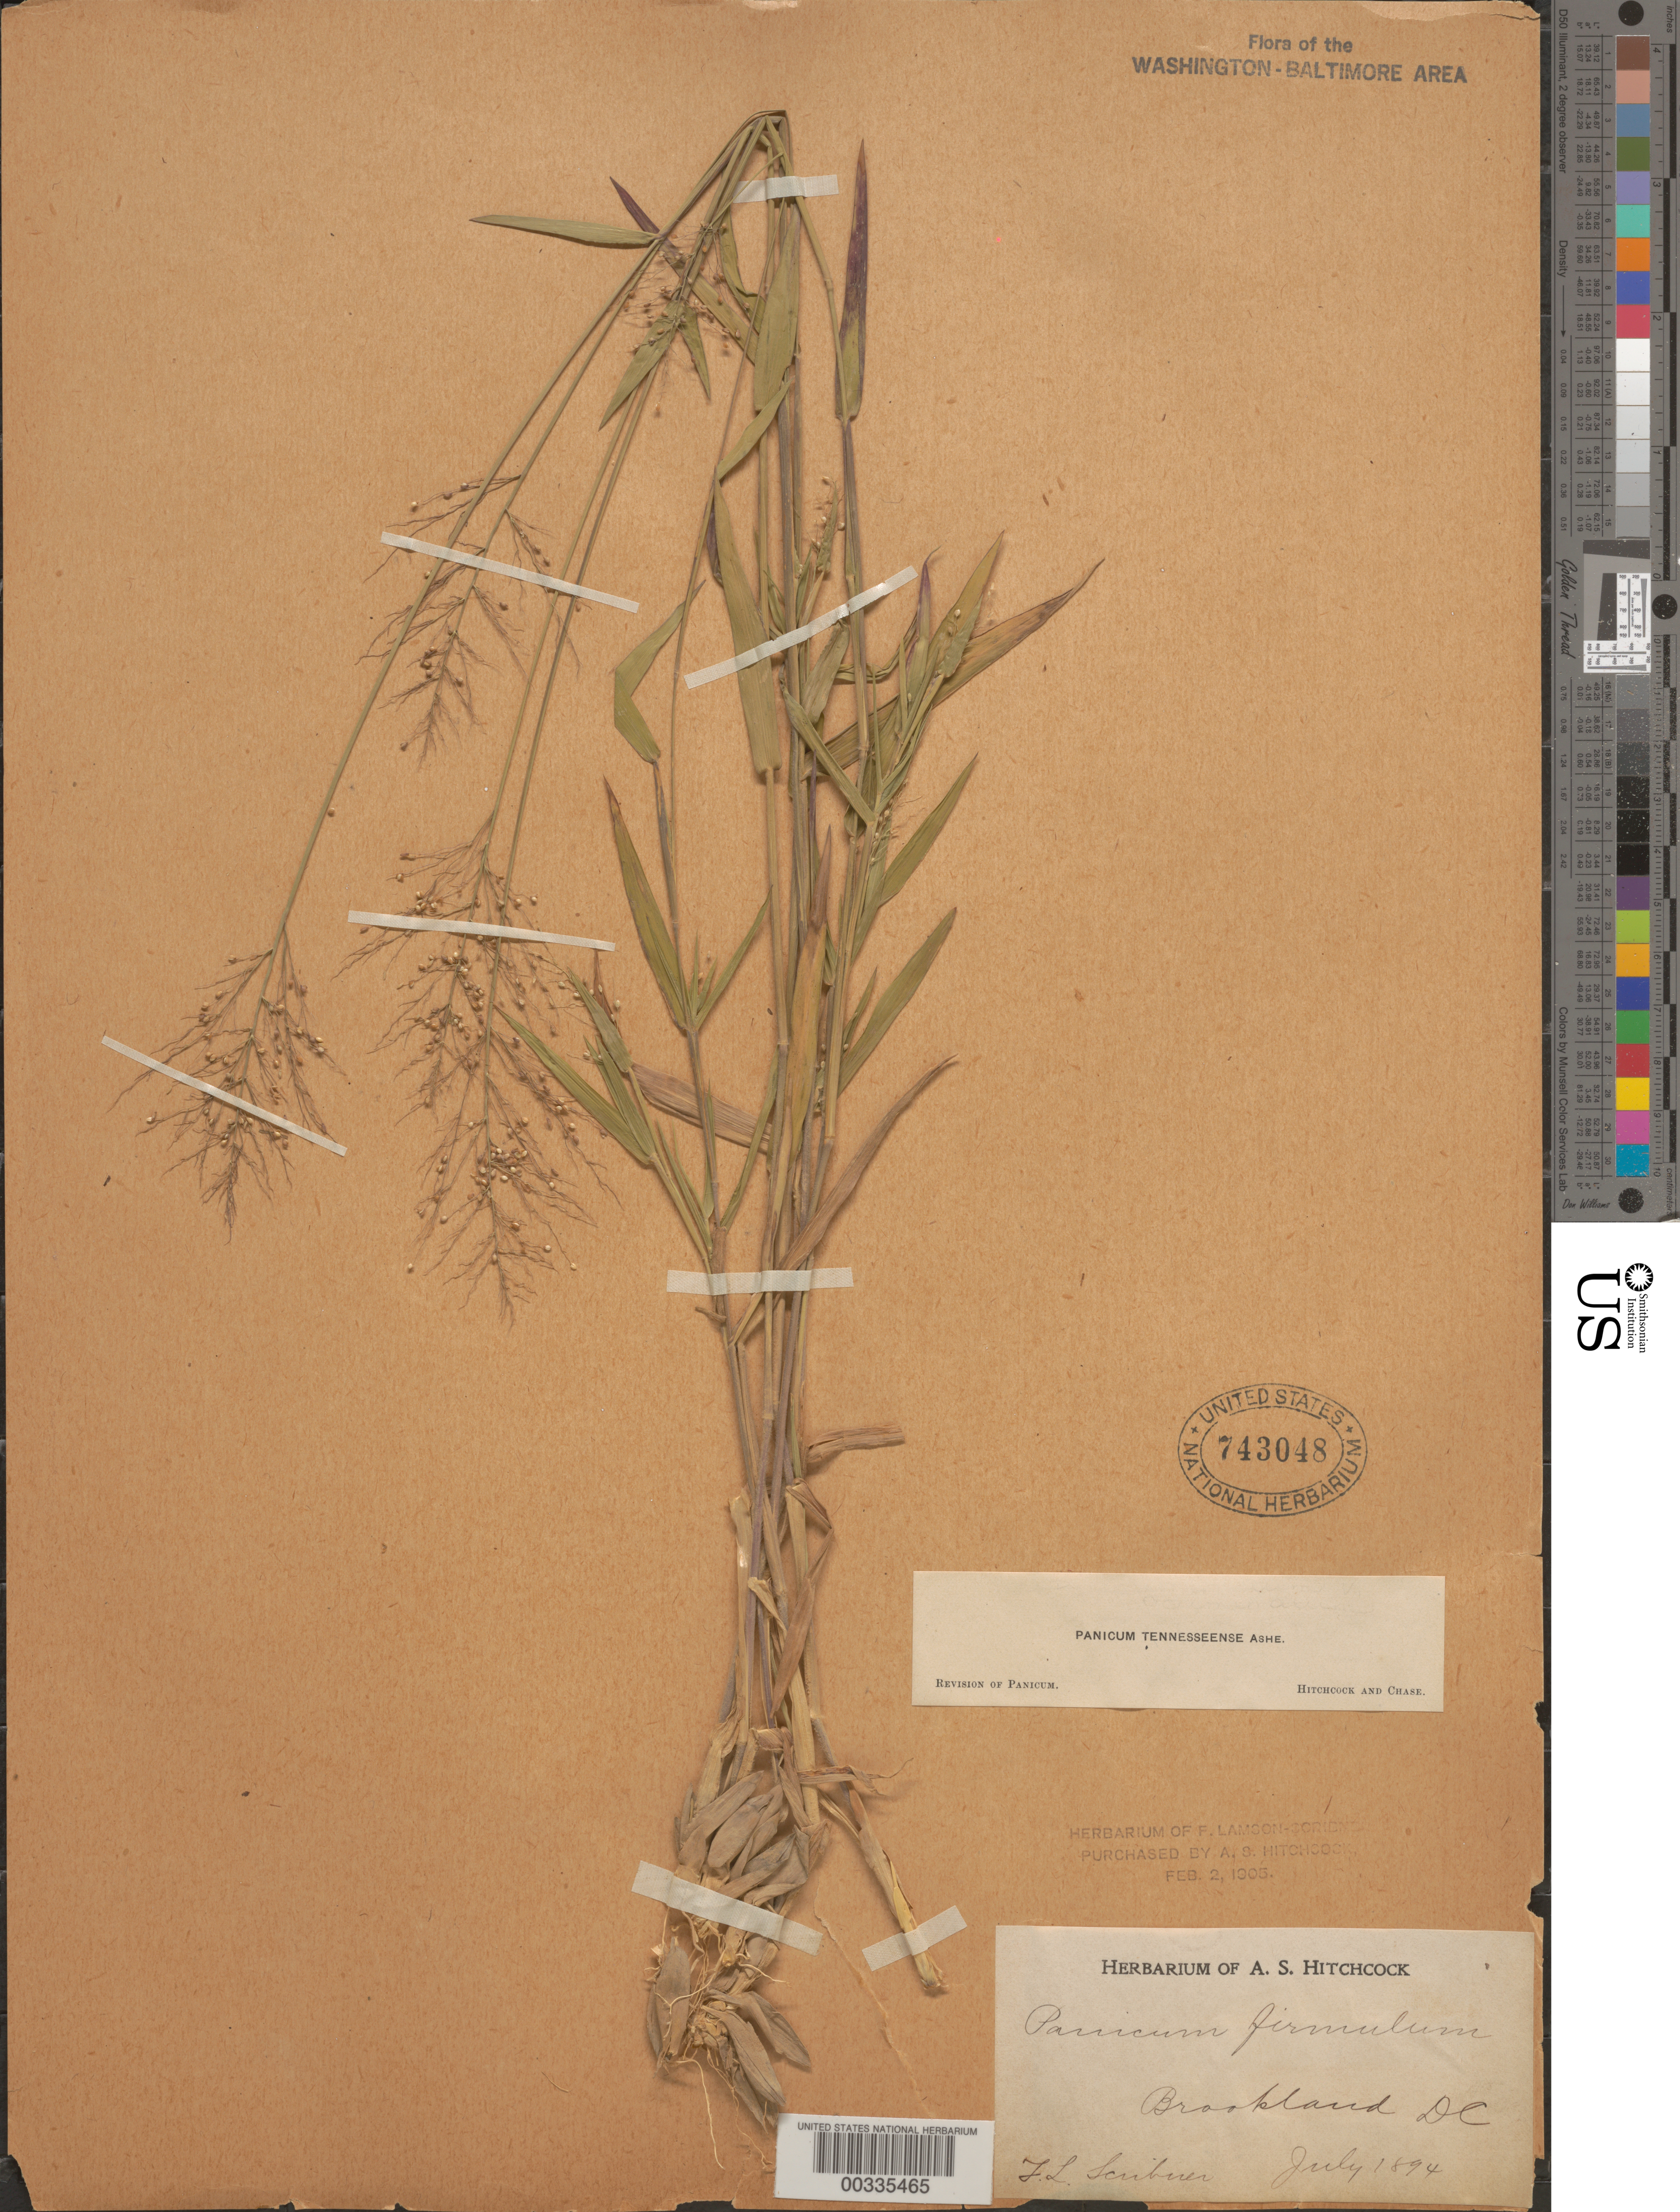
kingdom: Plantae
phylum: Tracheophyta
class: Liliopsida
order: Poales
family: Poaceae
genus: Dichanthelium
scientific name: Dichanthelium acuminatum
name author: (Sw.) Gould & C.A. Clark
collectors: F. L. Scribner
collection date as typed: Jul 1894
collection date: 1894-07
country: United States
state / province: District of Columbia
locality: Brookland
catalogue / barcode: US 743048